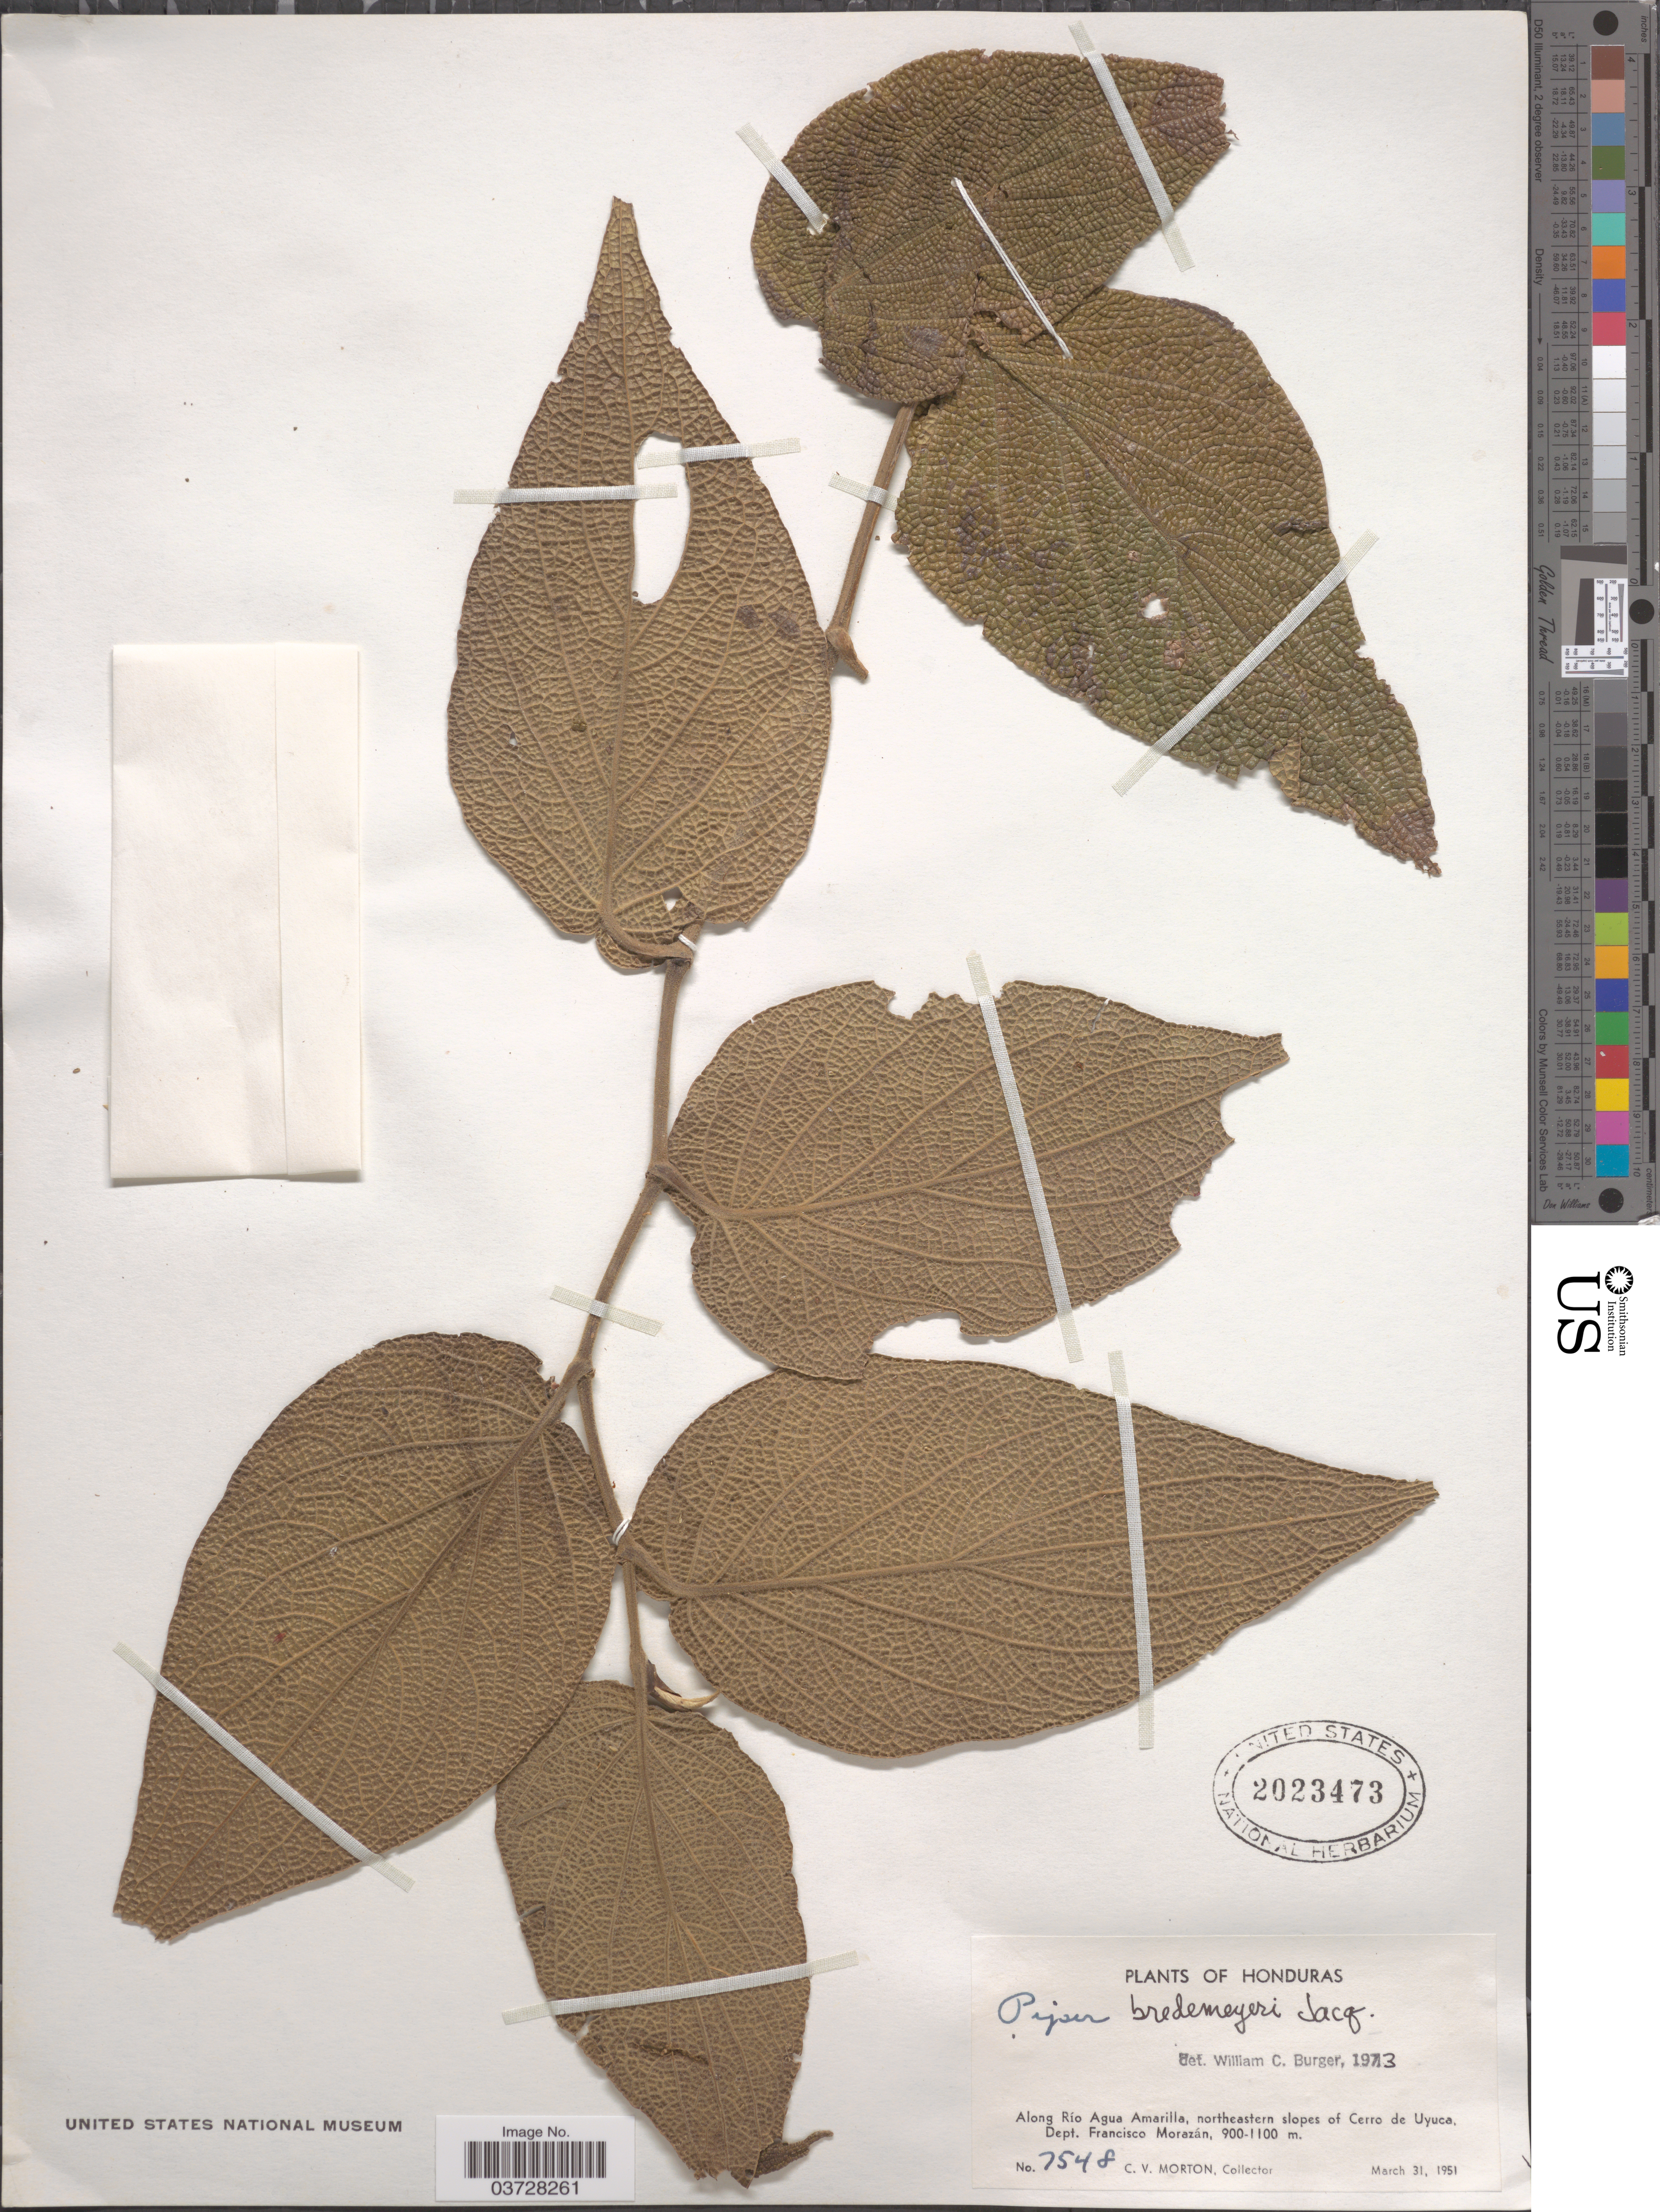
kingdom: Plantae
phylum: Tracheophyta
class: Magnoliopsida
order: Piperales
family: Piperaceae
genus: Piper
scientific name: Piper bredemeyeri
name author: J. Jacq.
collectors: C. V. Morton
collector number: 7548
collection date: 1951-03-31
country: Honduras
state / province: Fco. Morazán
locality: Along Río Agua Amarilla, northeastern slopes of Cerro de Uyuca, Dept. Francisco Morazán.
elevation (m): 900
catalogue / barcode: US 2023473